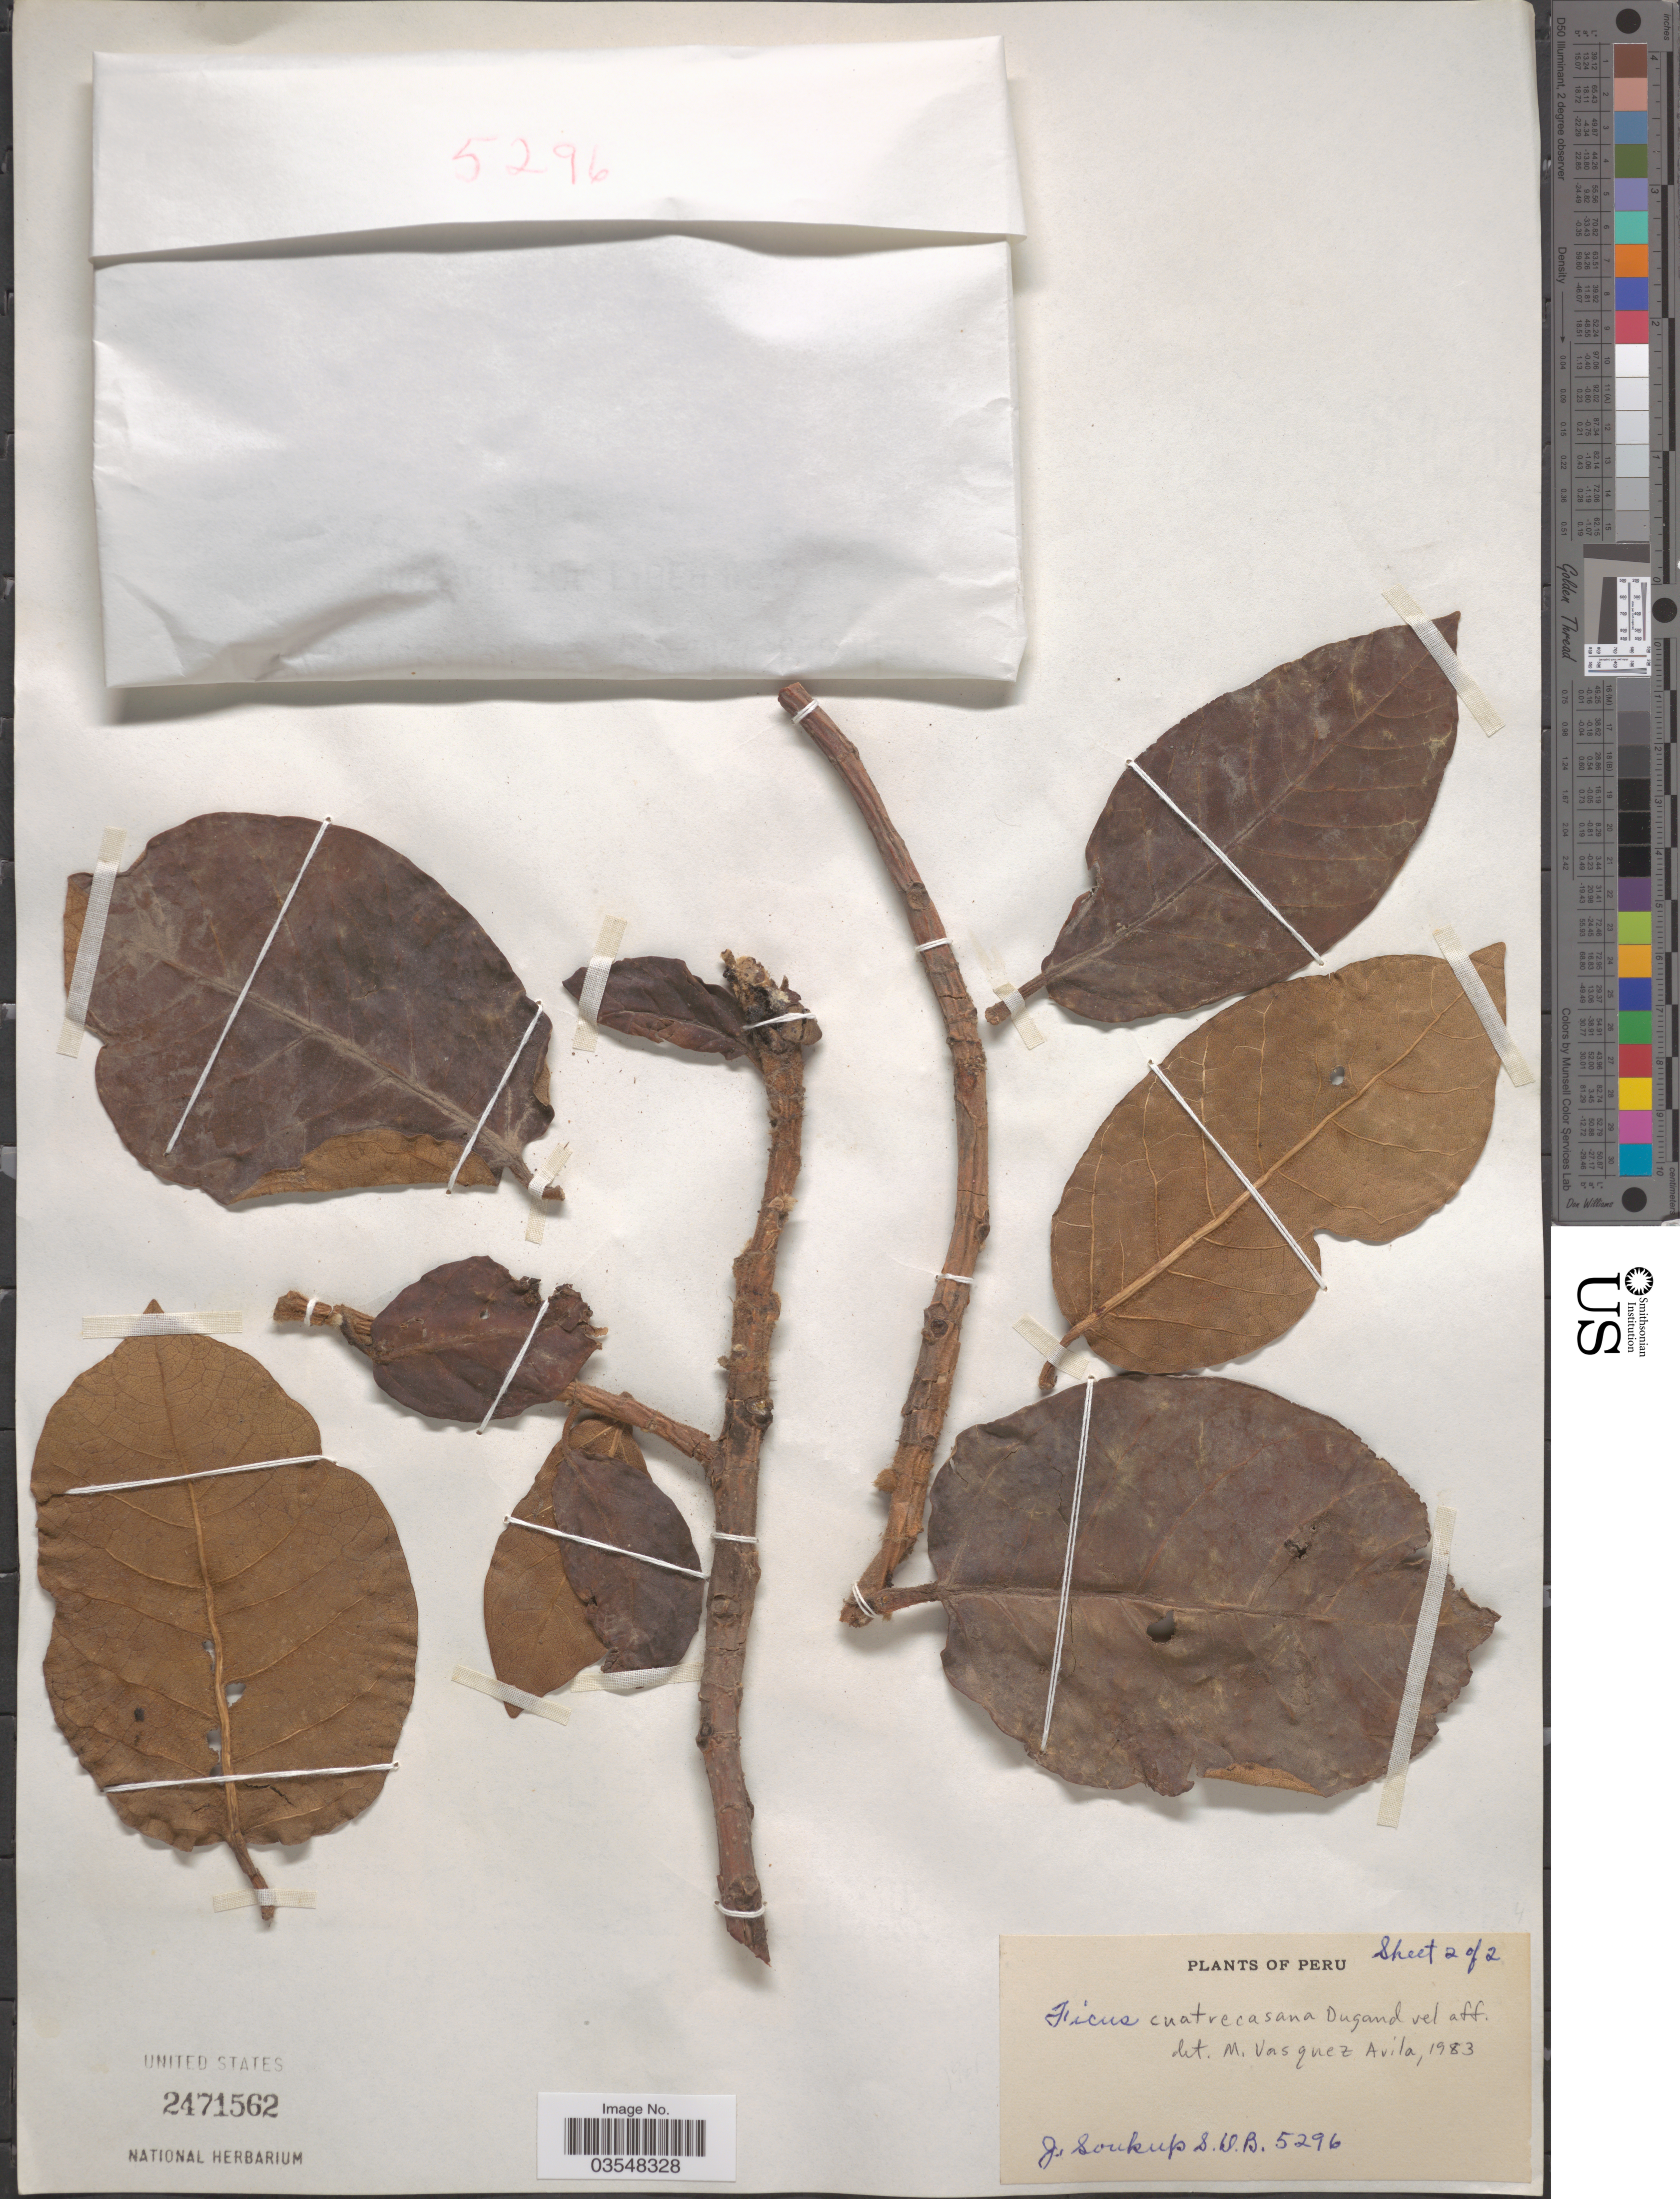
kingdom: Plantae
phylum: Tracheophyta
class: Magnoliopsida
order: Rosales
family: Moraceae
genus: Ficus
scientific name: Ficus cuatrecasasiana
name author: Dugand G.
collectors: J. Soukup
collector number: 5296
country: Peru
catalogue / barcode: US 2471562